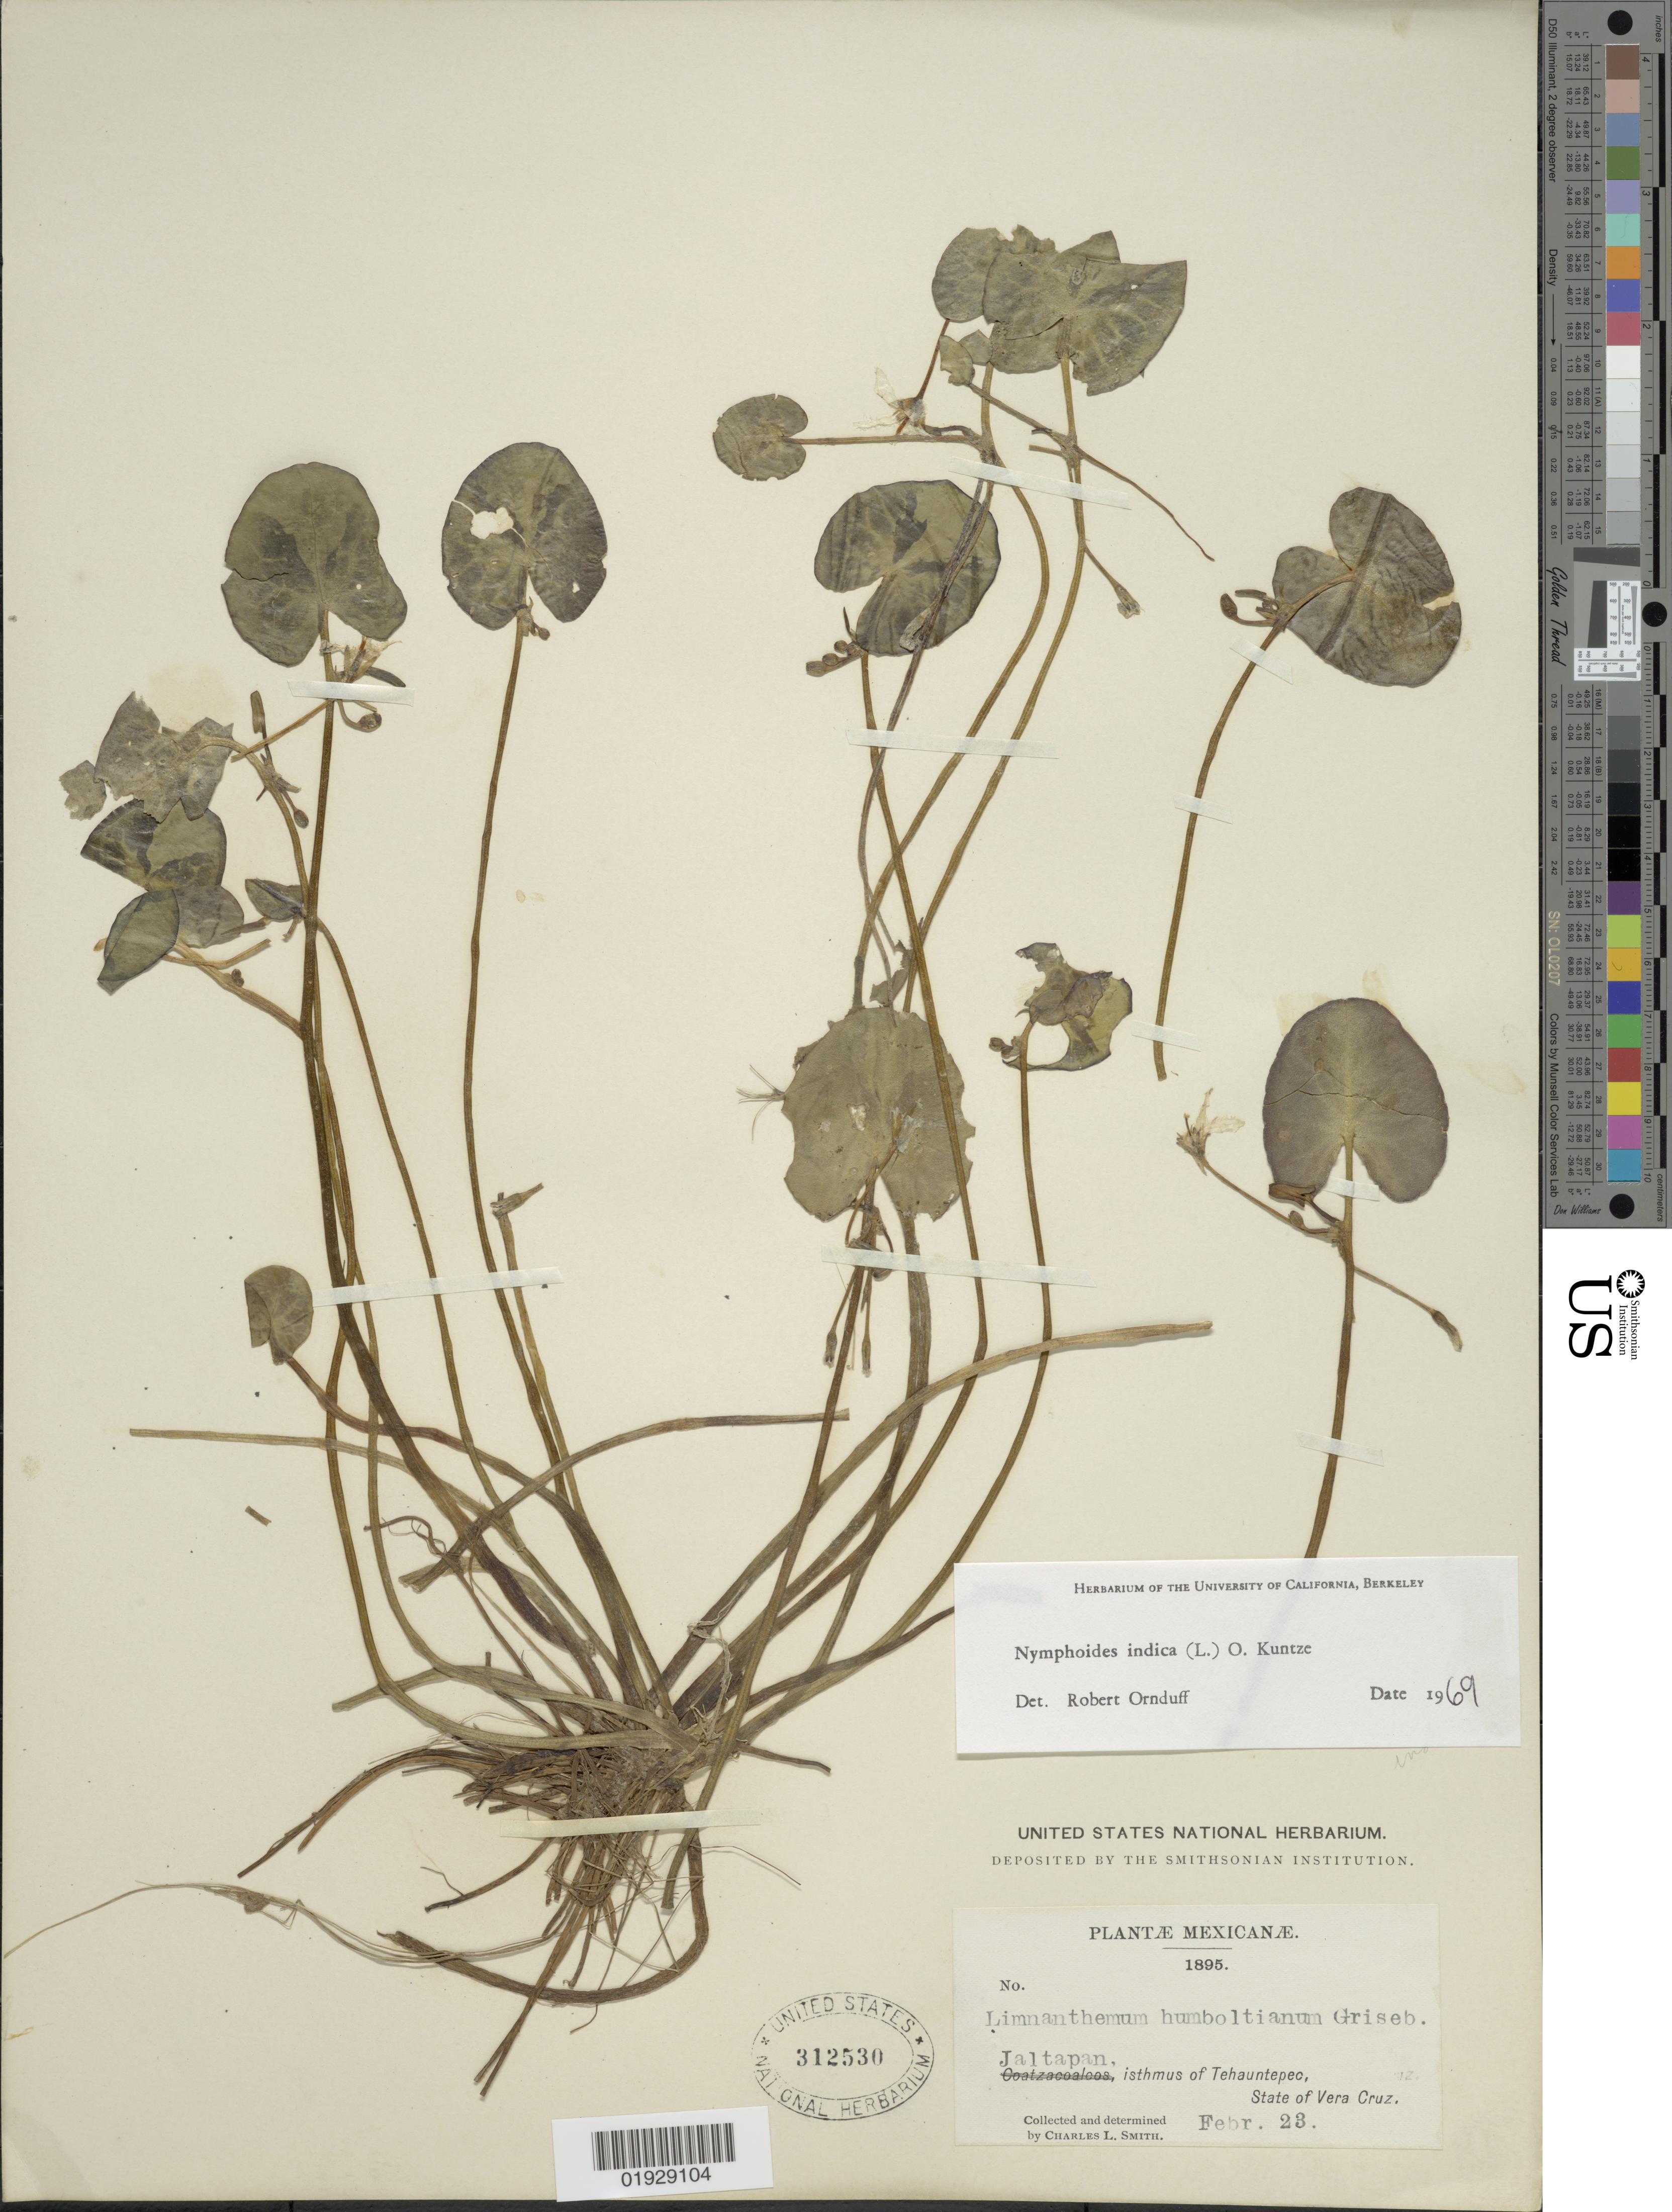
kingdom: Plantae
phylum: Tracheophyta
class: Magnoliopsida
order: Asterales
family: Menyanthaceae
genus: Nymphoides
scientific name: Nymphoides indica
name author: (L.) Kuntze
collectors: C. L. Smith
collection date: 1895-02-23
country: Mexico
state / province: Veracruz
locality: Jaltapan, isthmus of Tehauntepec, State of Vera Cruz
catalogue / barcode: US 312530